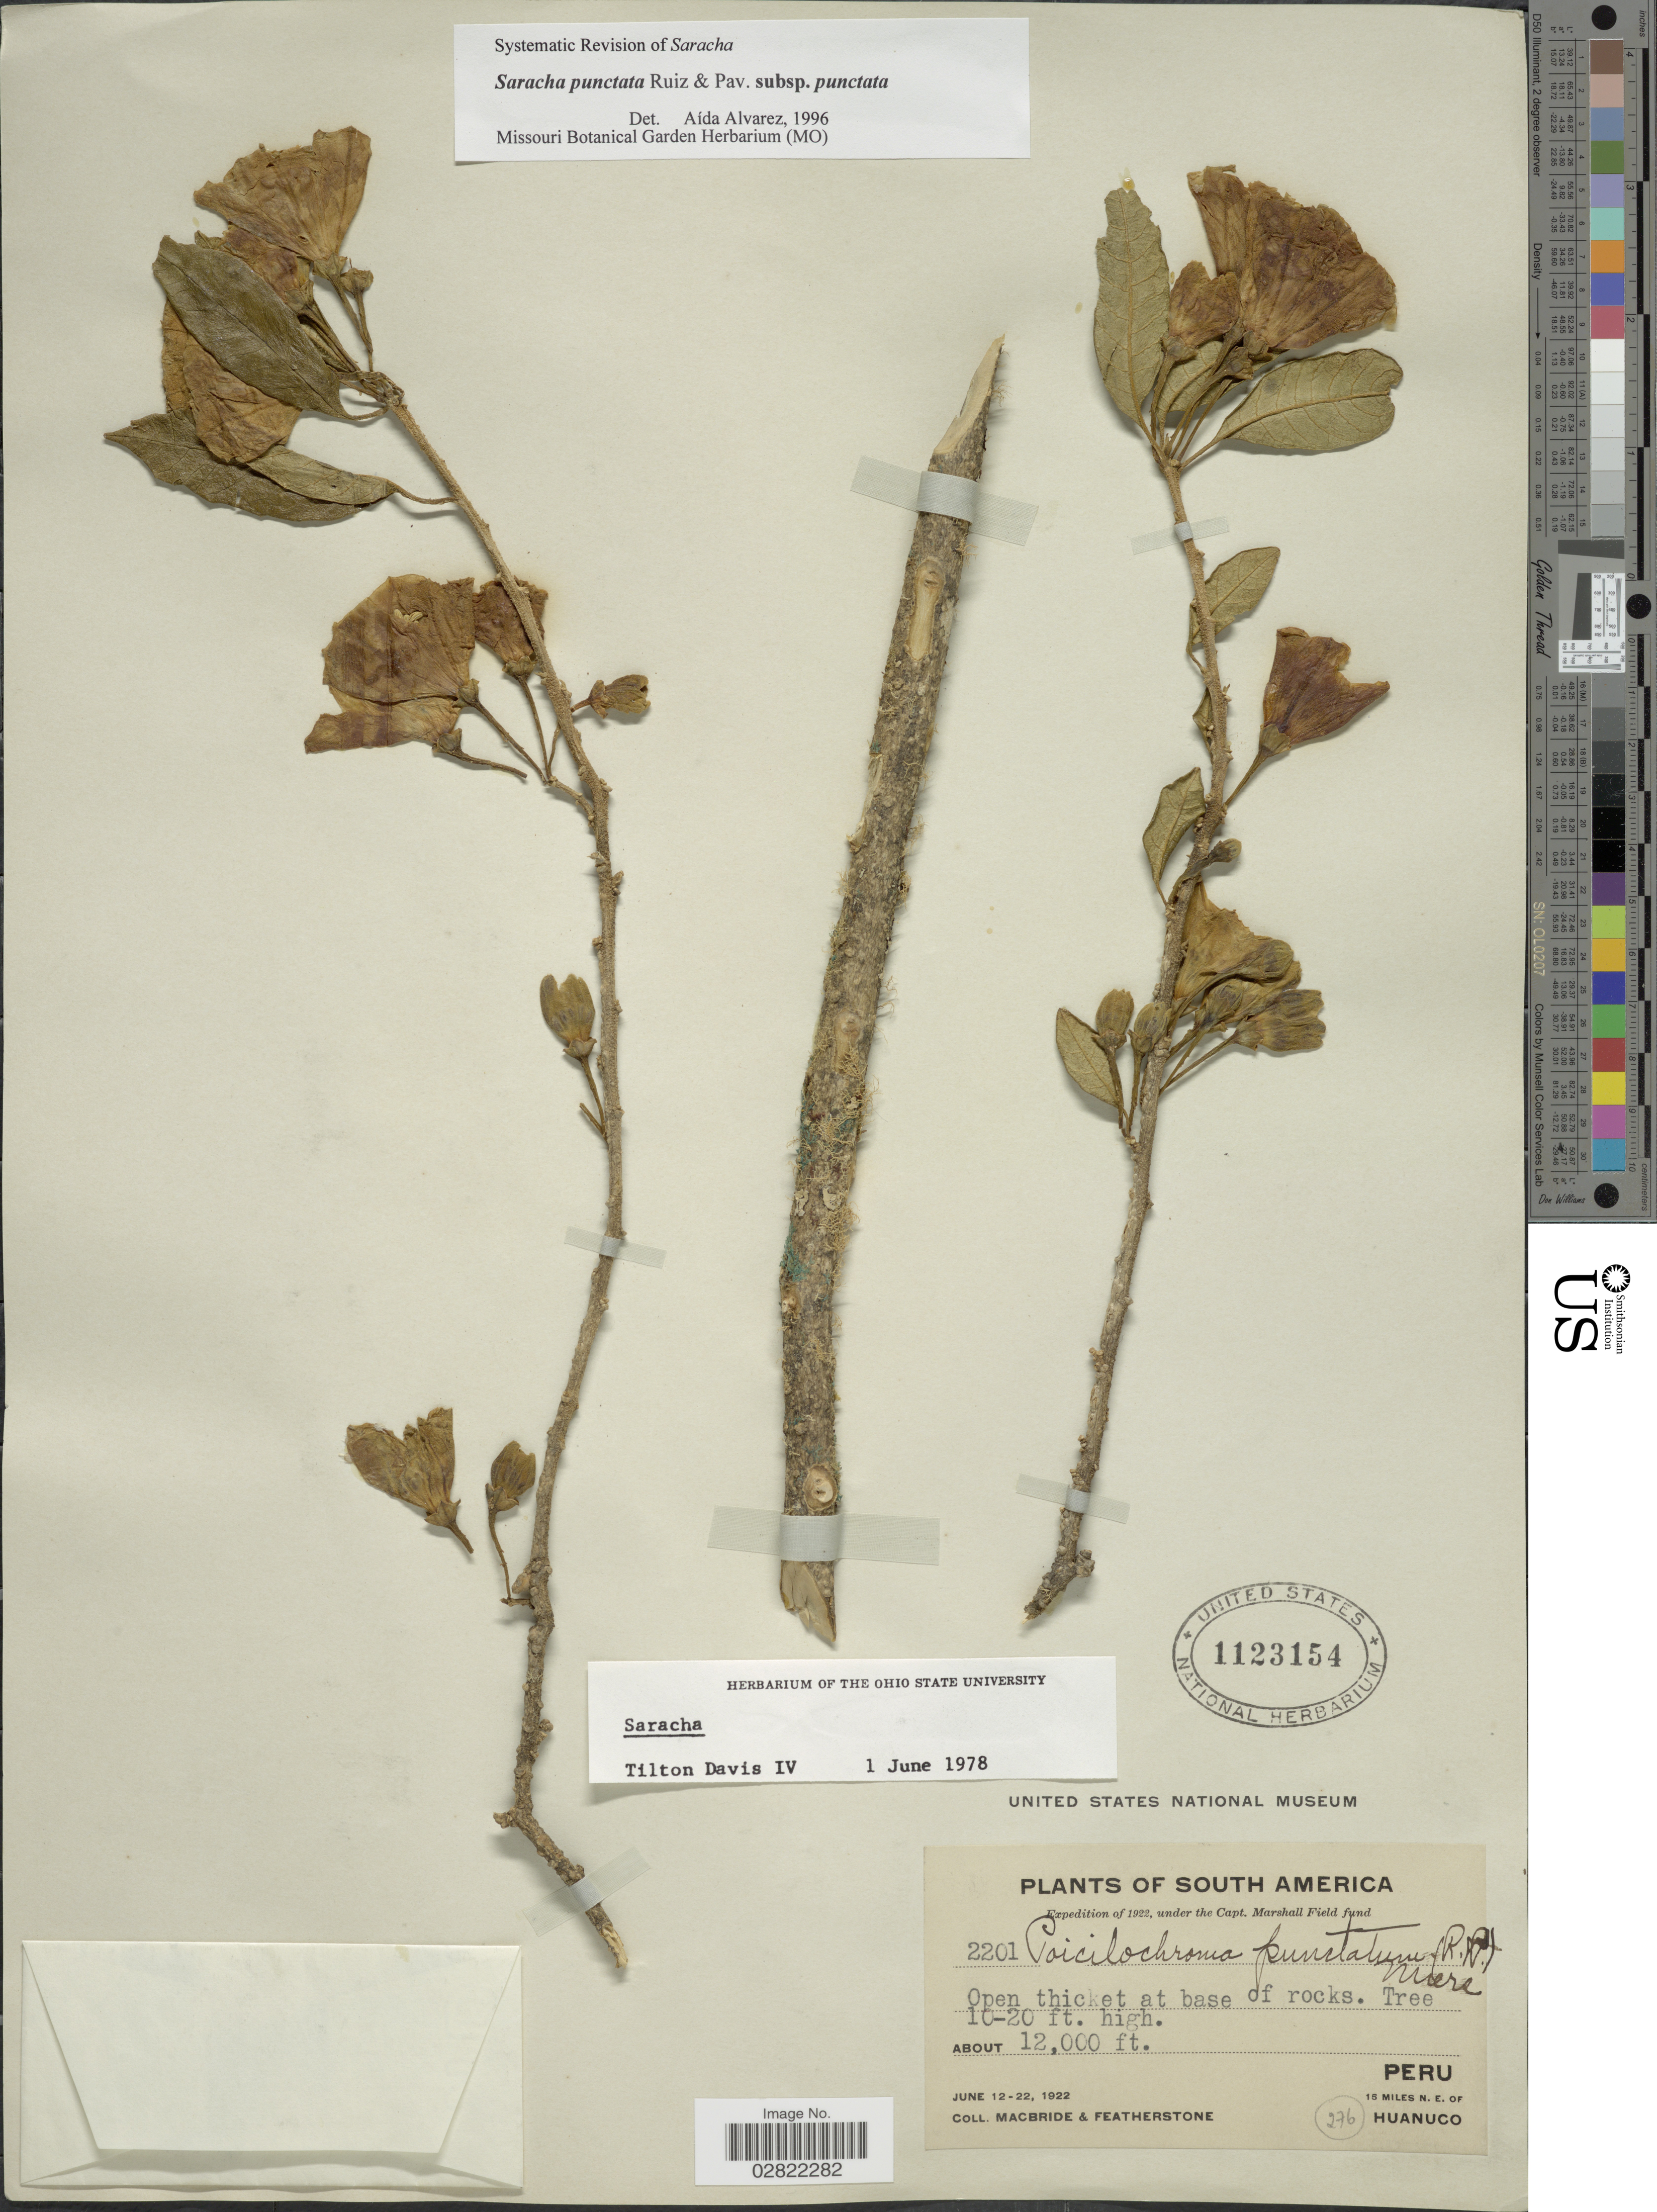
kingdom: Plantae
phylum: Tracheophyta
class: Magnoliopsida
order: Solanales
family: Solanaceae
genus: Saracha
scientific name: Saracha punctata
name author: Ruiz & Pav.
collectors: Macbride, -- & -. Featherstone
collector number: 2201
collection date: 1922-06-12/1922-06-22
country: Peru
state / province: Huánuco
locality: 15 Miles NE of Huanuco.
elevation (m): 3658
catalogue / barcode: US 1123154